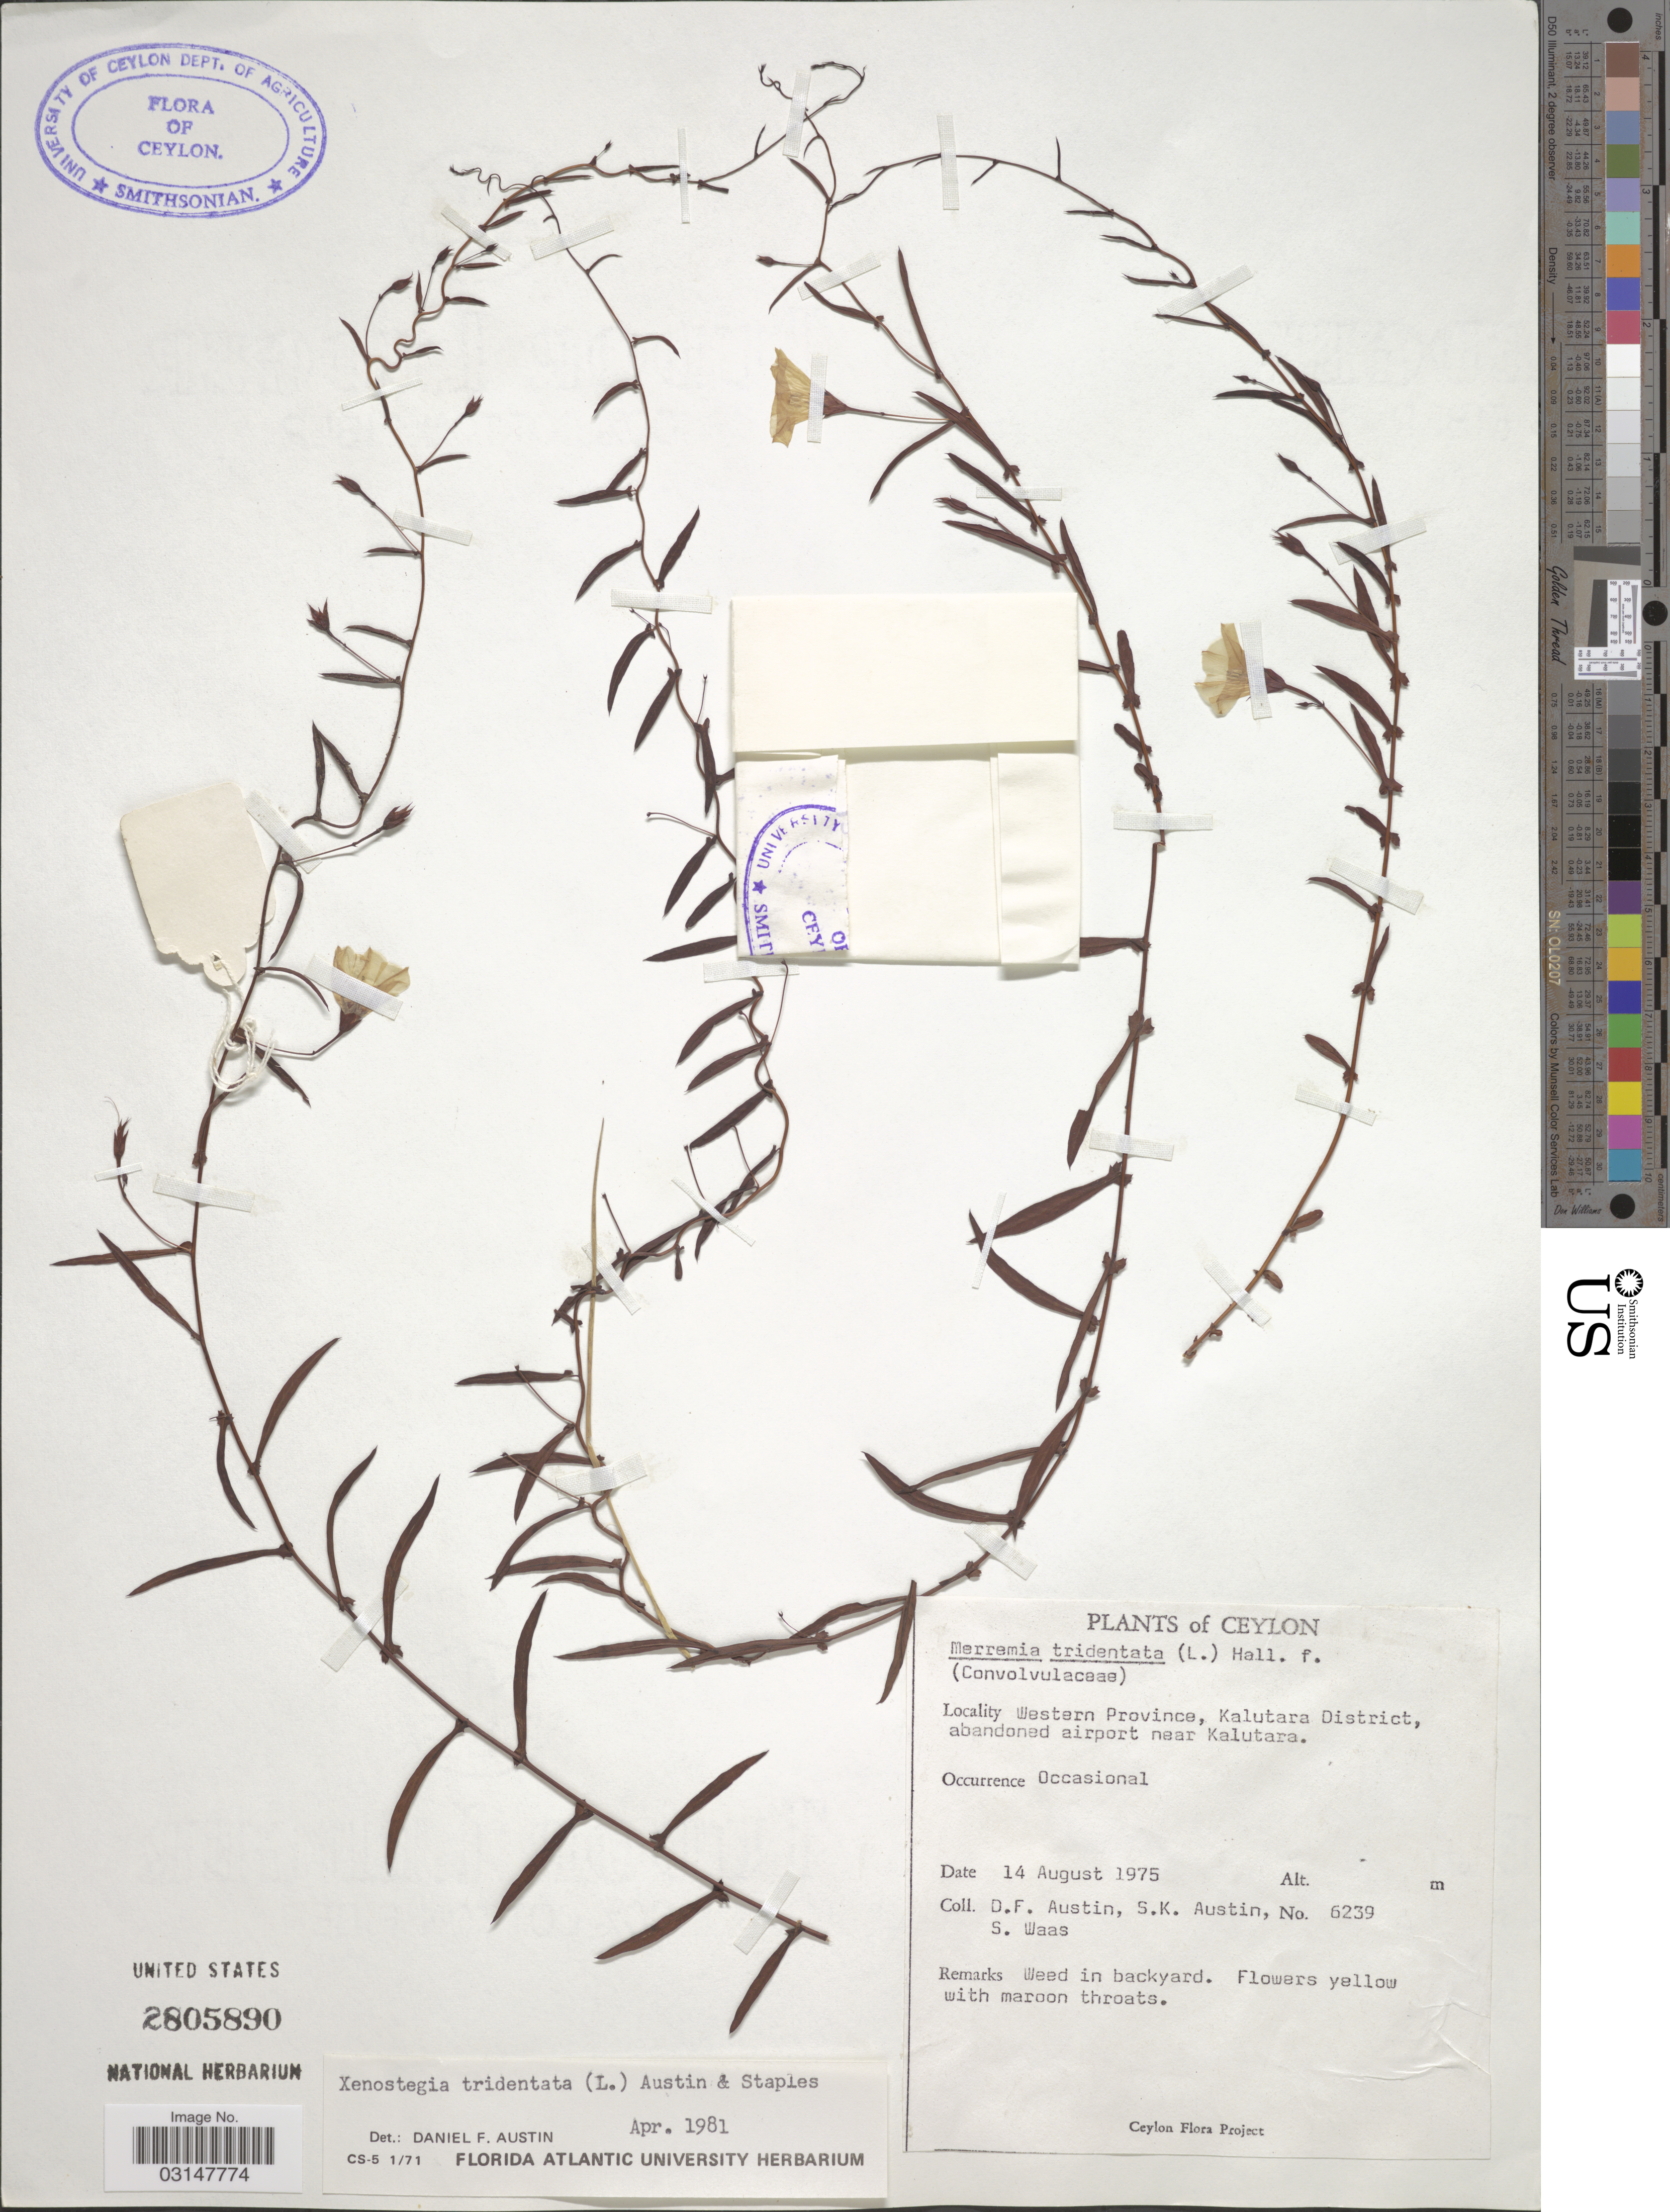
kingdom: Plantae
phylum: Tracheophyta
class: Magnoliopsida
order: Solanales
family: Convolvulaceae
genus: Xenostegia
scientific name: Xenostegia tridentata subsp. hastata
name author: (Ooststr.) Parmar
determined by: Strong, Mark T., (BOT), Smithsonian Institution - National Museum of Natural History (UNITED STATES)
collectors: D. Austin, S. Austin & S. Waas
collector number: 6239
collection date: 1975-08-14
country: Sri Lanka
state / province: Western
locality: Ceylon. Kalutara District, abandoned airport near Kalutara.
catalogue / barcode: US 2805890